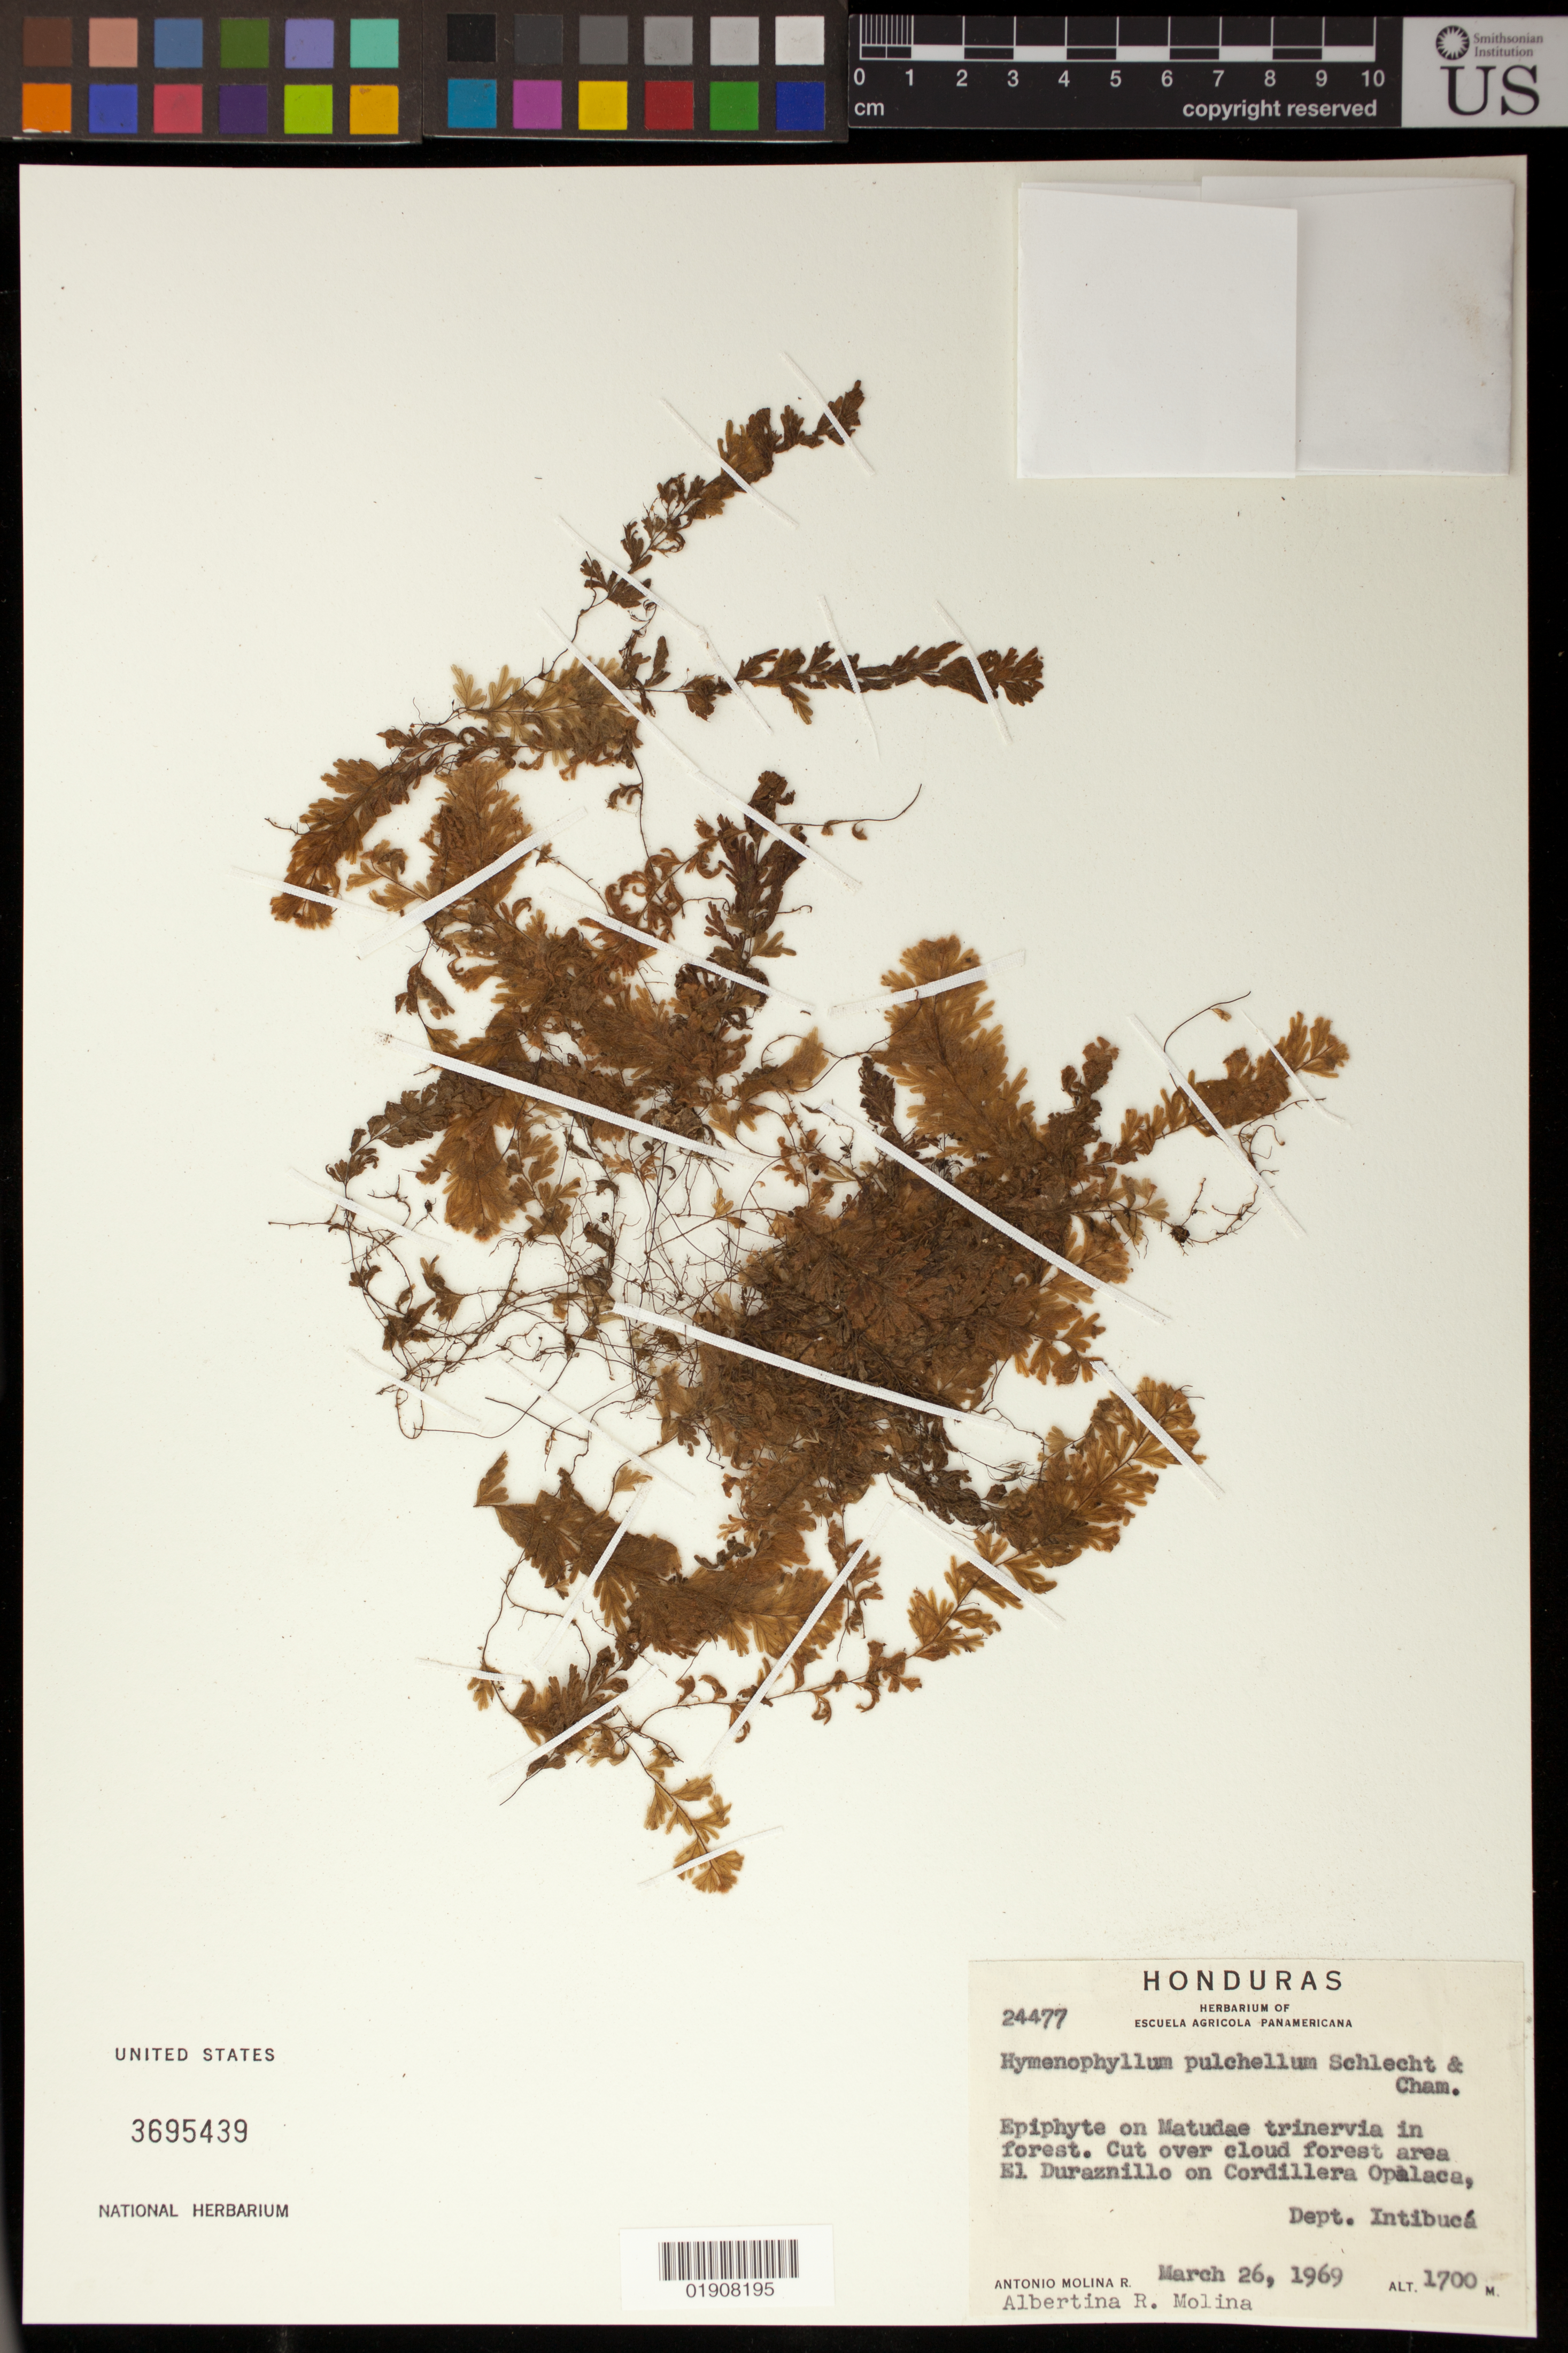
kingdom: Plantae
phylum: Tracheophyta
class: Polypodiopsida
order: Hymenophyllales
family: Hymenophyllaceae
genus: Hymenophyllum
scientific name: Hymenophyllum pulchellum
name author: Schltdl. & Cham.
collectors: A. Molina R. & A. R. Molina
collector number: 24477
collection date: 1969-03-26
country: Honduras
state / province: Intibuca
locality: Cut over cloud forest area El Duraznillo on Cordillera Opalaca, Dept. Intibucá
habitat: Cut over cloud forest area.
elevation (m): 1700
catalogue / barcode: US 3695439